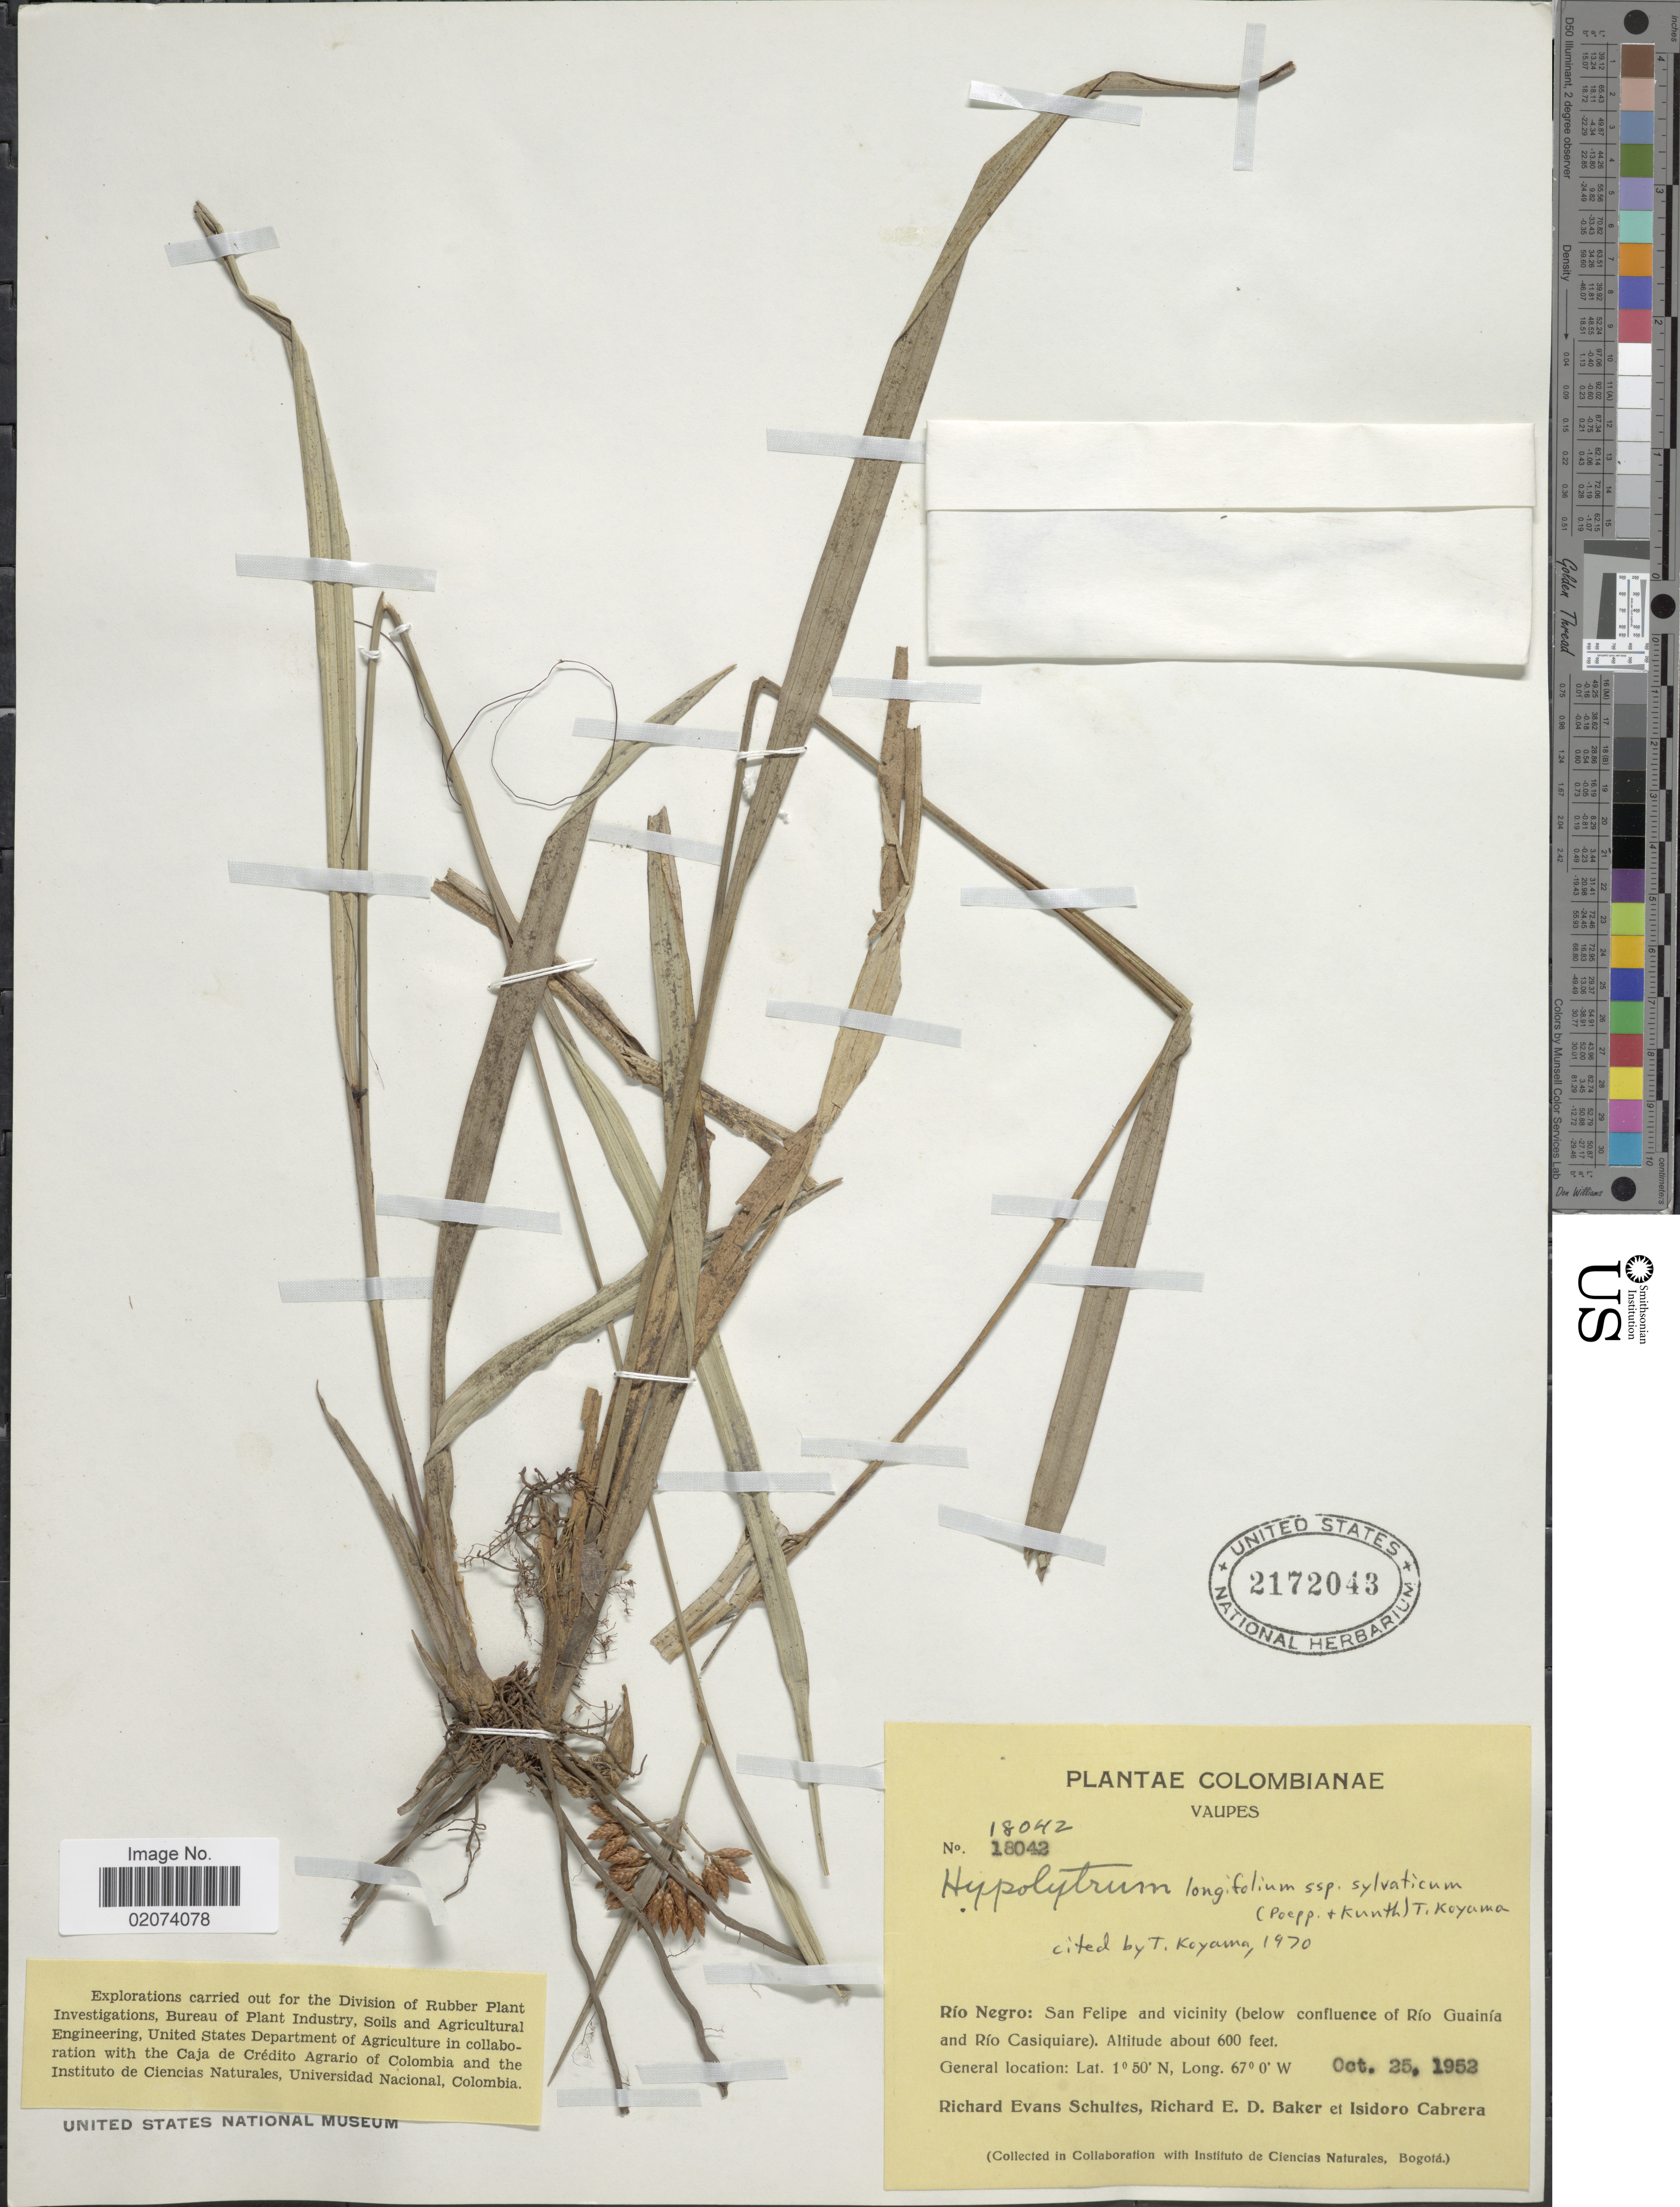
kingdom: Plantae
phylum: Tracheophyta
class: Liliopsida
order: Poales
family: Cyperaceae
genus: Hypolytrum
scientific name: Hypolytrum longifolium subsp. sylvaticum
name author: (Poepp. ex Kunth) T. Koyama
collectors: R. E. Schultes, R. E. D. Baker & I. Cabrera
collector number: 18042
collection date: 1952-10-25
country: Colombia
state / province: Vaupés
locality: Rio Negro, San Felipe and Vicinity (below confluence of Rio Guainia and Rio Casiquiare)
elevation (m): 183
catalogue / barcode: US 2172043